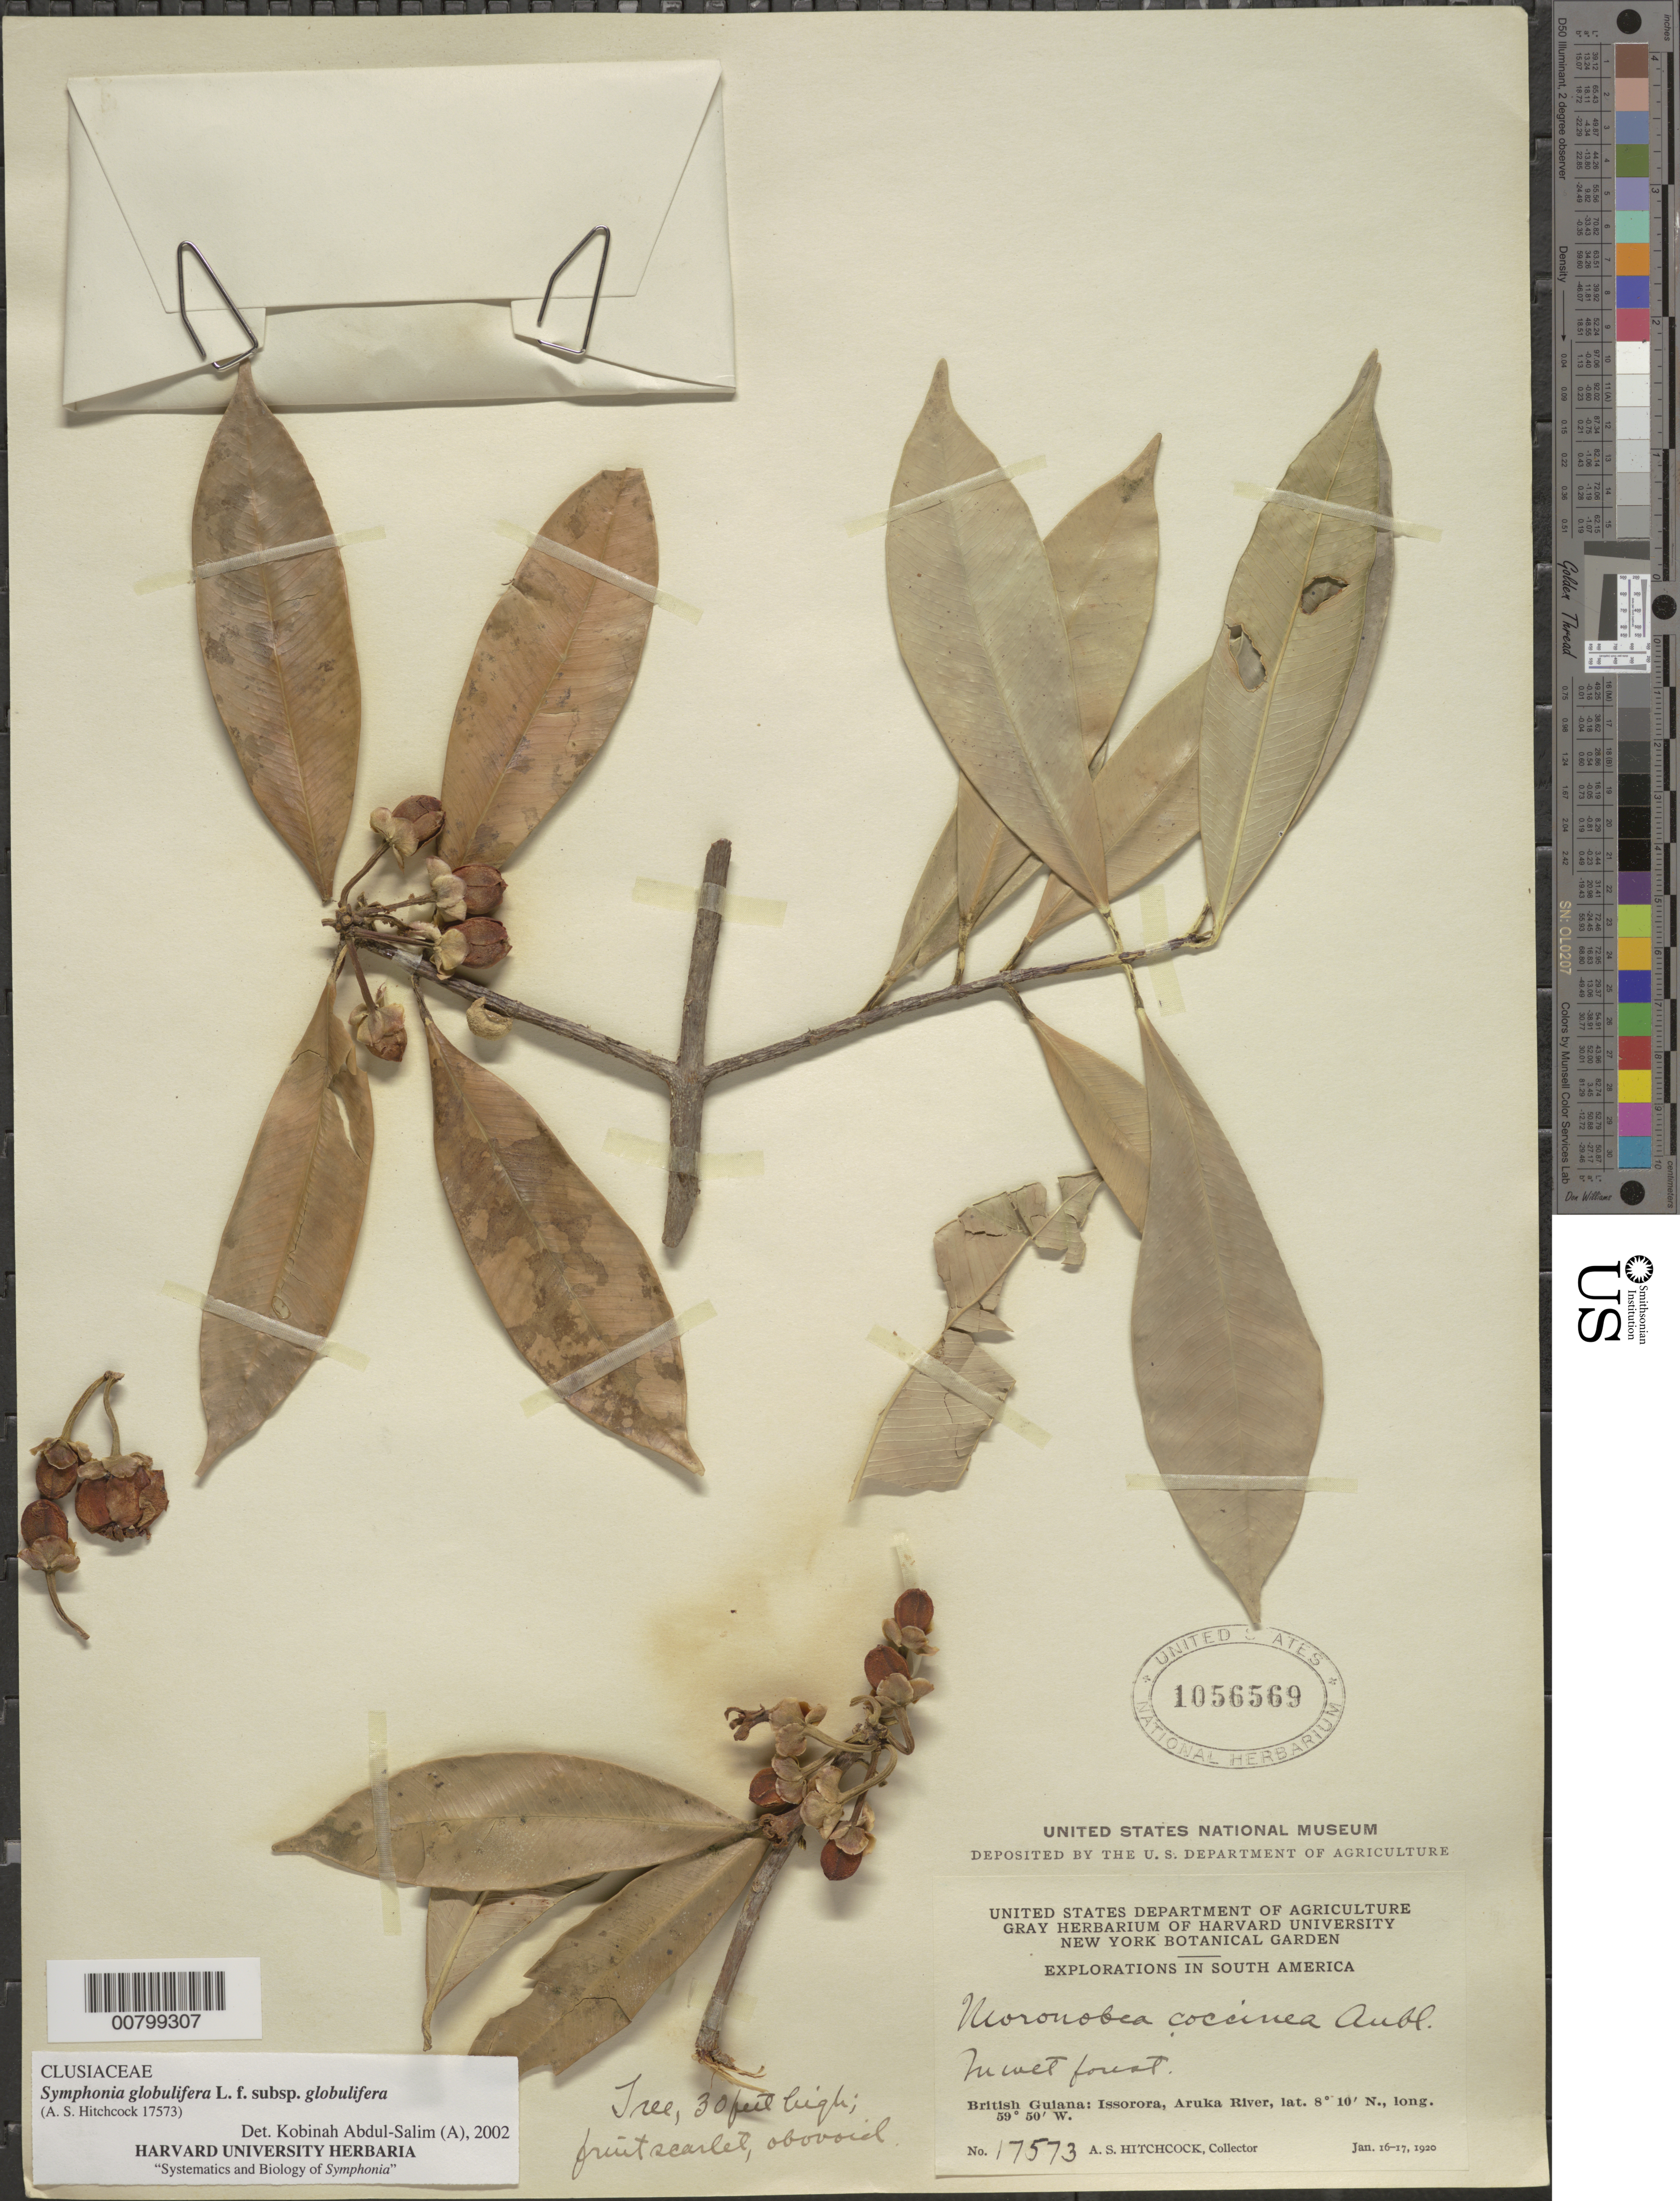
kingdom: Plantae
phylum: Tracheophyta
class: Magnoliopsida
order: Malpighiales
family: Clusiaceae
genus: Symphonia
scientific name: Symphonia globulifera subsp. globulifera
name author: L. f.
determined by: Abdul-Salim, K.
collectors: A. S. Hitchcock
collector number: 17573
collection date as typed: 16-Jan-20 to 17-Jan-20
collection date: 1920-01-16/1920-01-17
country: Guyana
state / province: Barima-Waini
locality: Issorora, vic of, on the Aruka River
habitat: Wet forest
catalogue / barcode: US 1056569